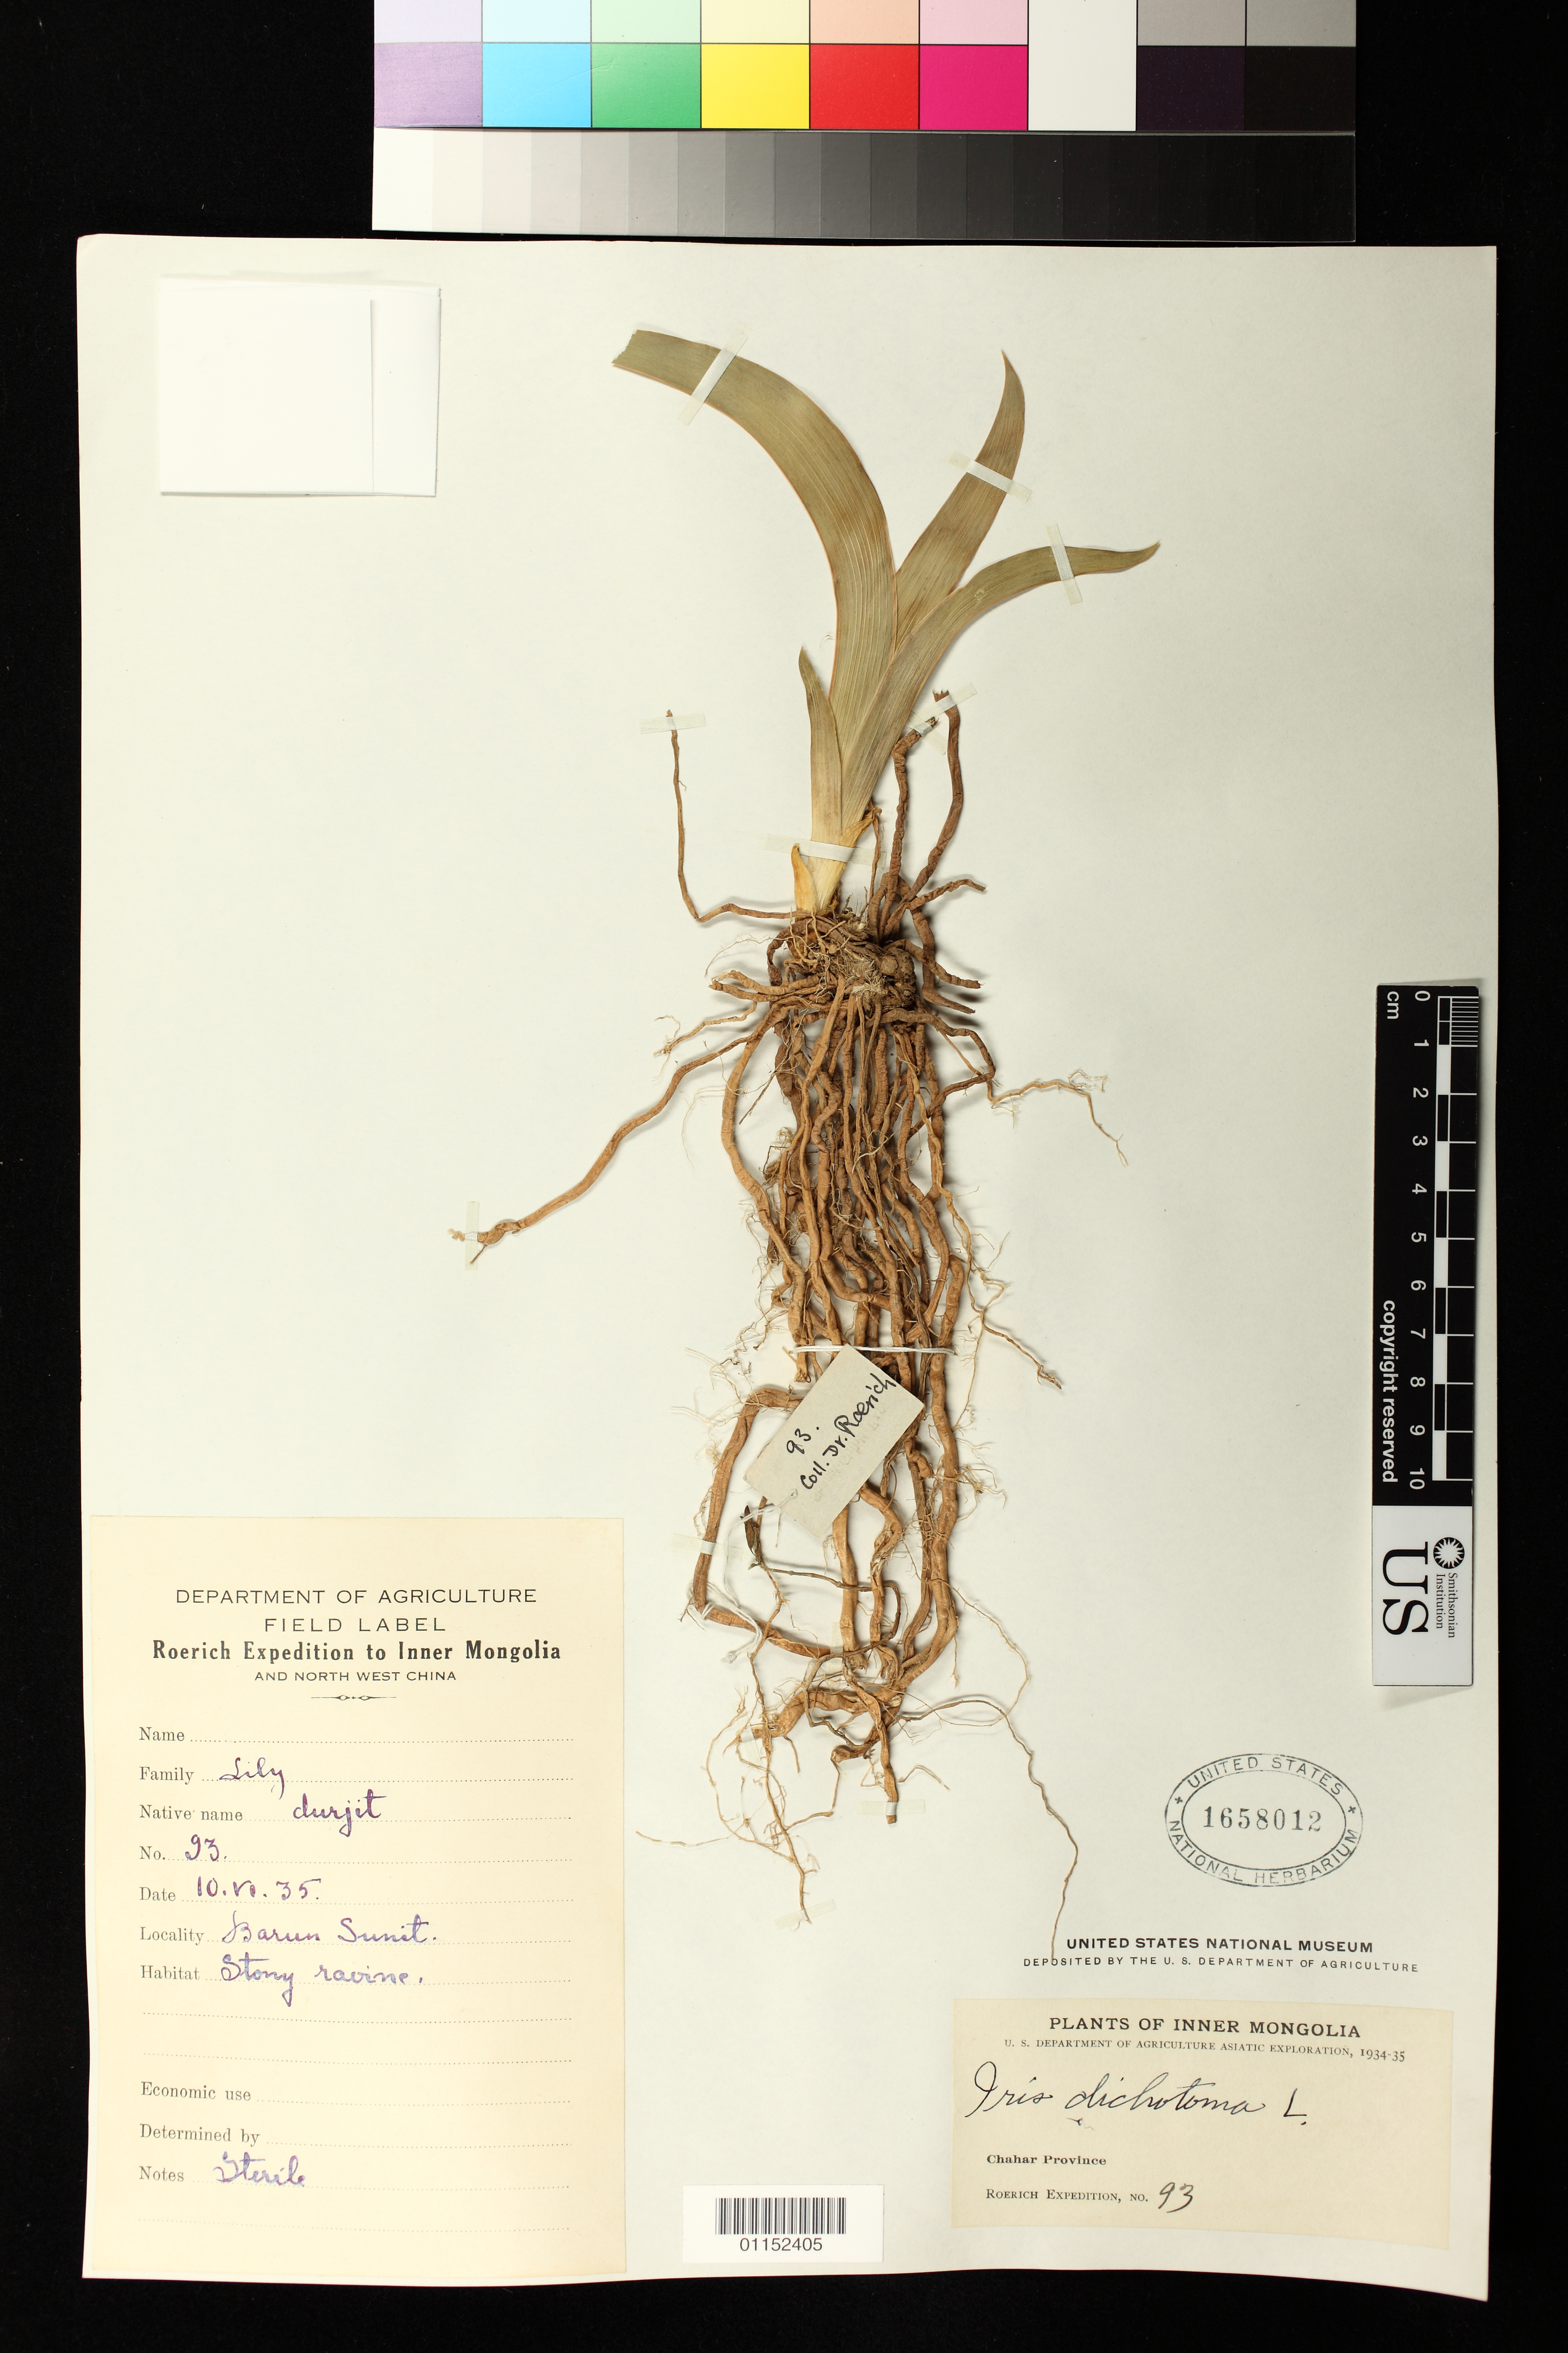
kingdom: Plantae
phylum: Tracheophyta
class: Liliopsida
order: Asparagales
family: Iridaceae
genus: Iris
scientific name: Iris dichotoma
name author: Pall.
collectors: -. Roerich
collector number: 93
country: China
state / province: Nei Monggol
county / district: Chahar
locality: Barun Sunit.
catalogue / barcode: US 1658012